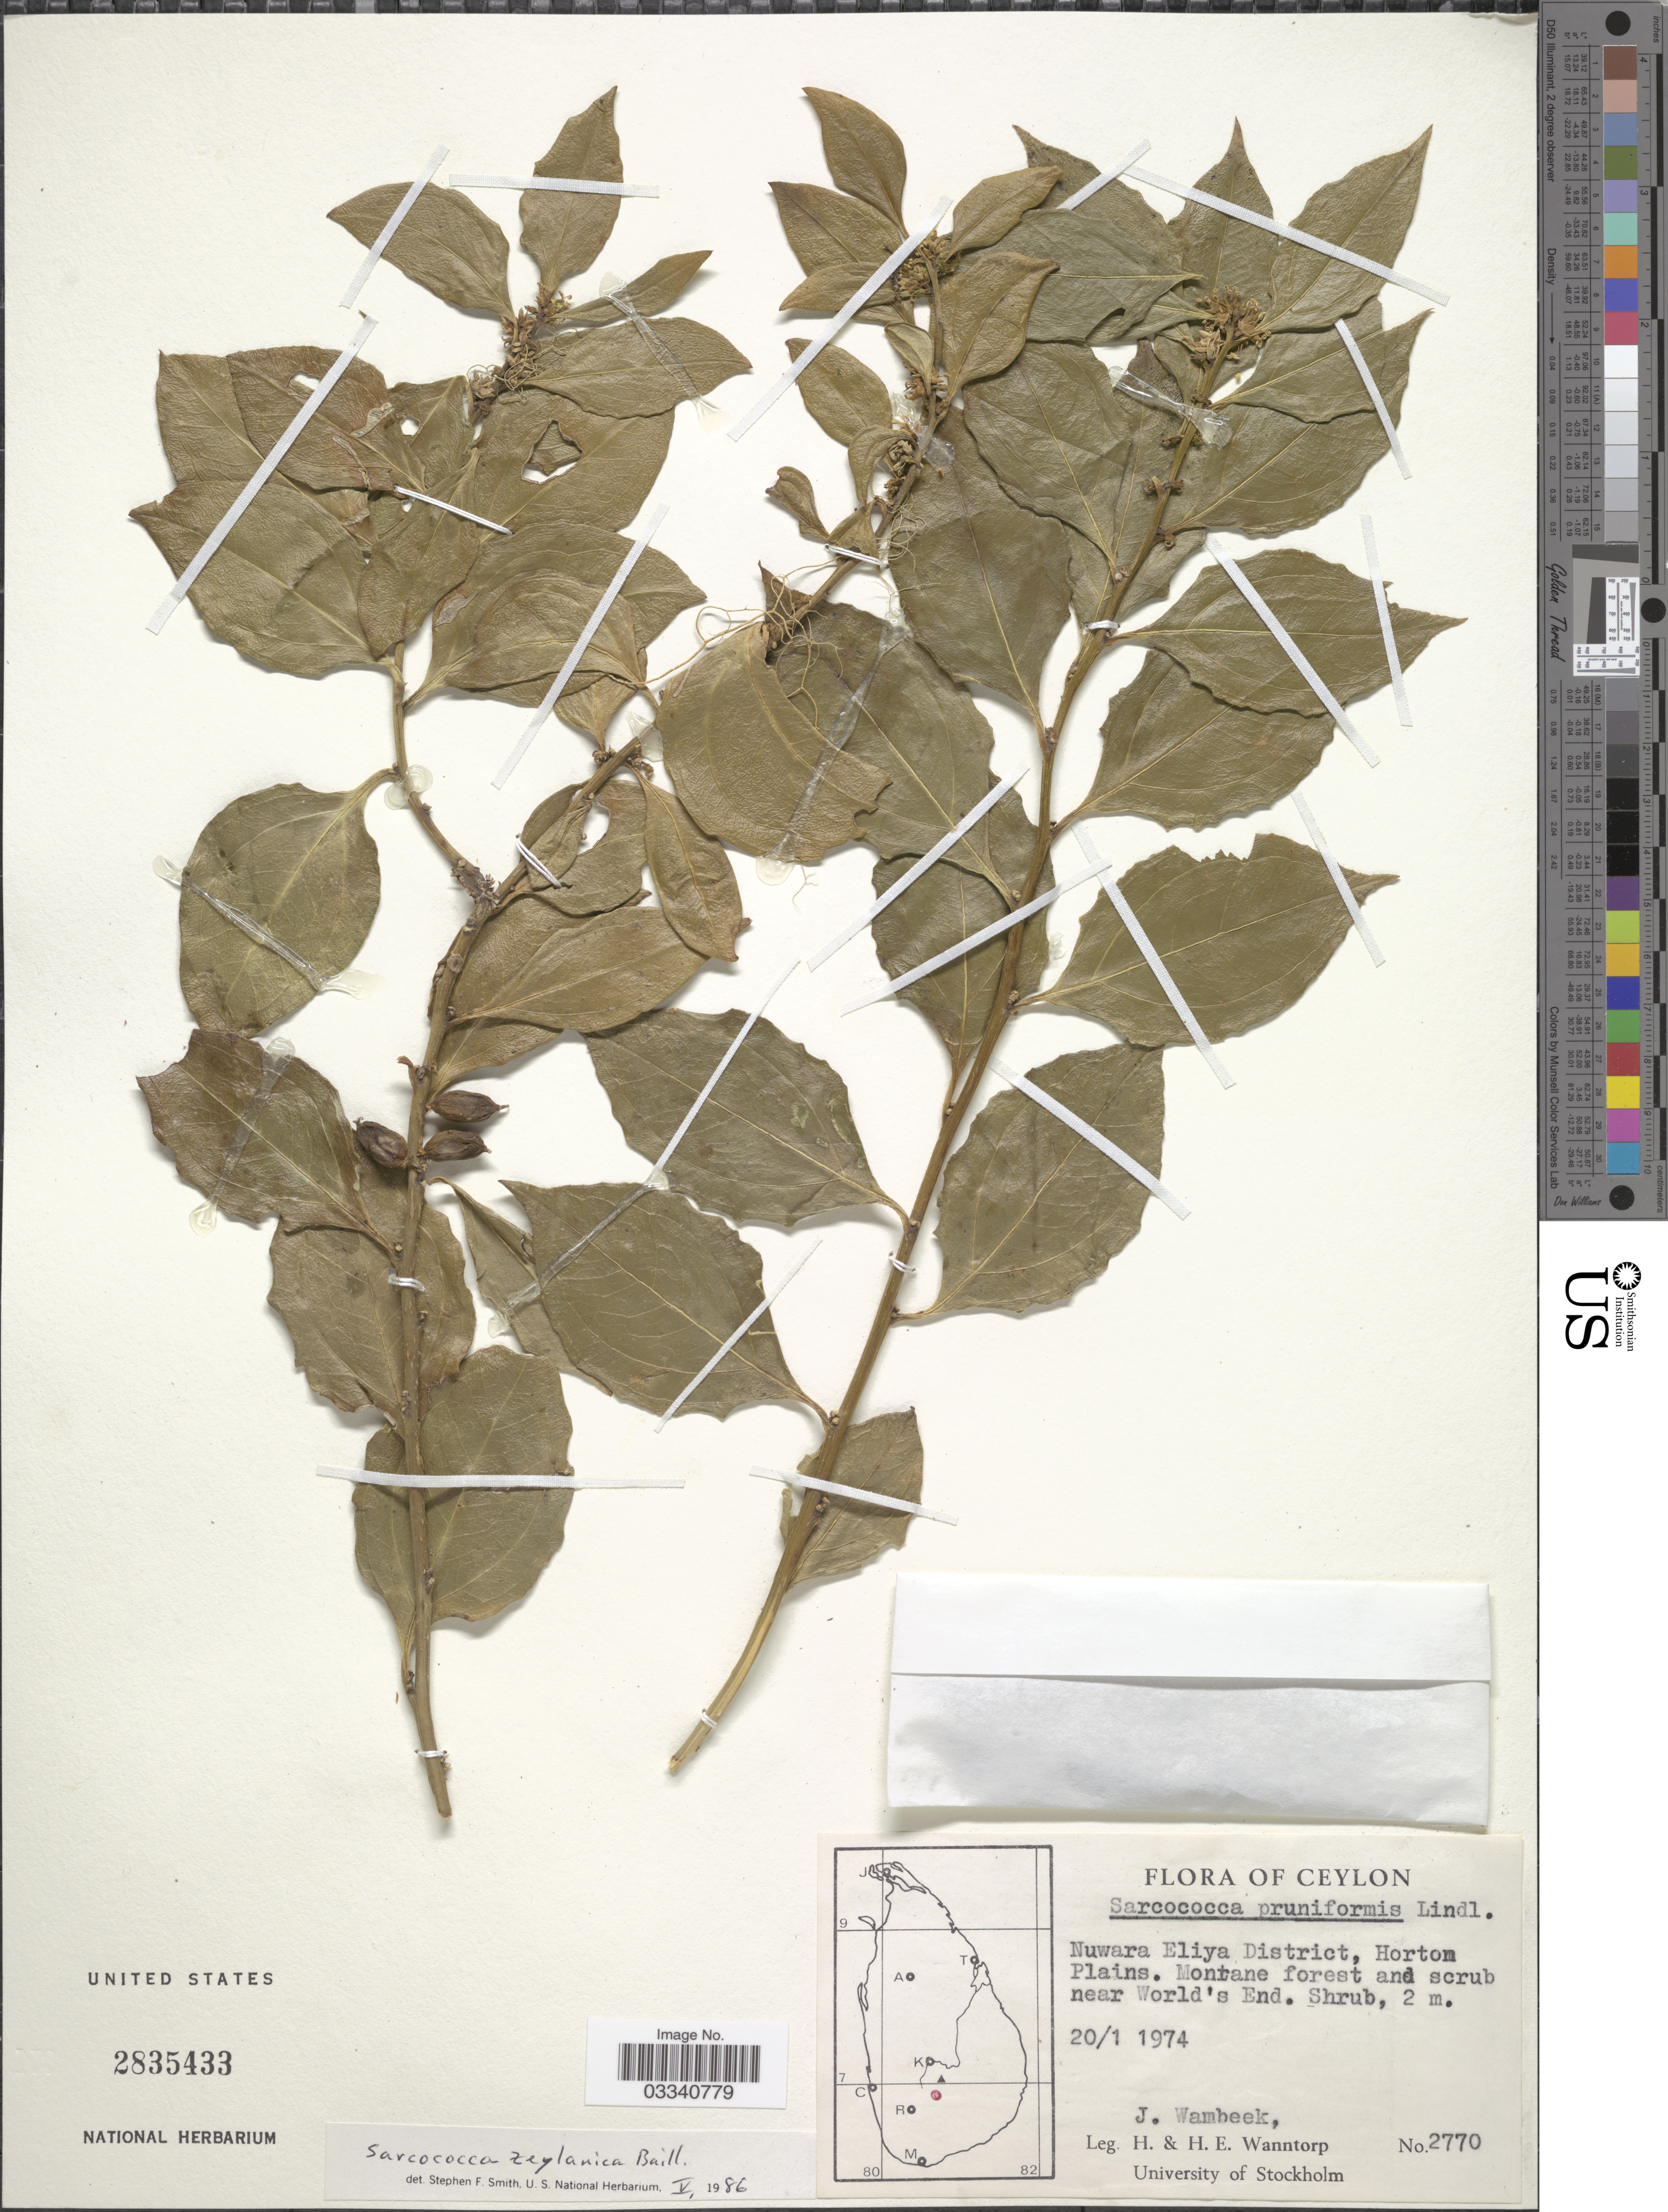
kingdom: Plantae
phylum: Tracheophyta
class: Magnoliopsida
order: Buxales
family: Buxaceae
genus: Sarcococca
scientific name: Sarcococca zeylanica var. zeylanica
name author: Baill.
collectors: J. Wambeek, H. Wanntorp & H. Wanntorp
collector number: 2770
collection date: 1974-01-20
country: Sri Lanka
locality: Ceylon. Nuwara Eliya District, Horton Plains. Montane forest and scrub near World's End.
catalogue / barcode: US 2835433